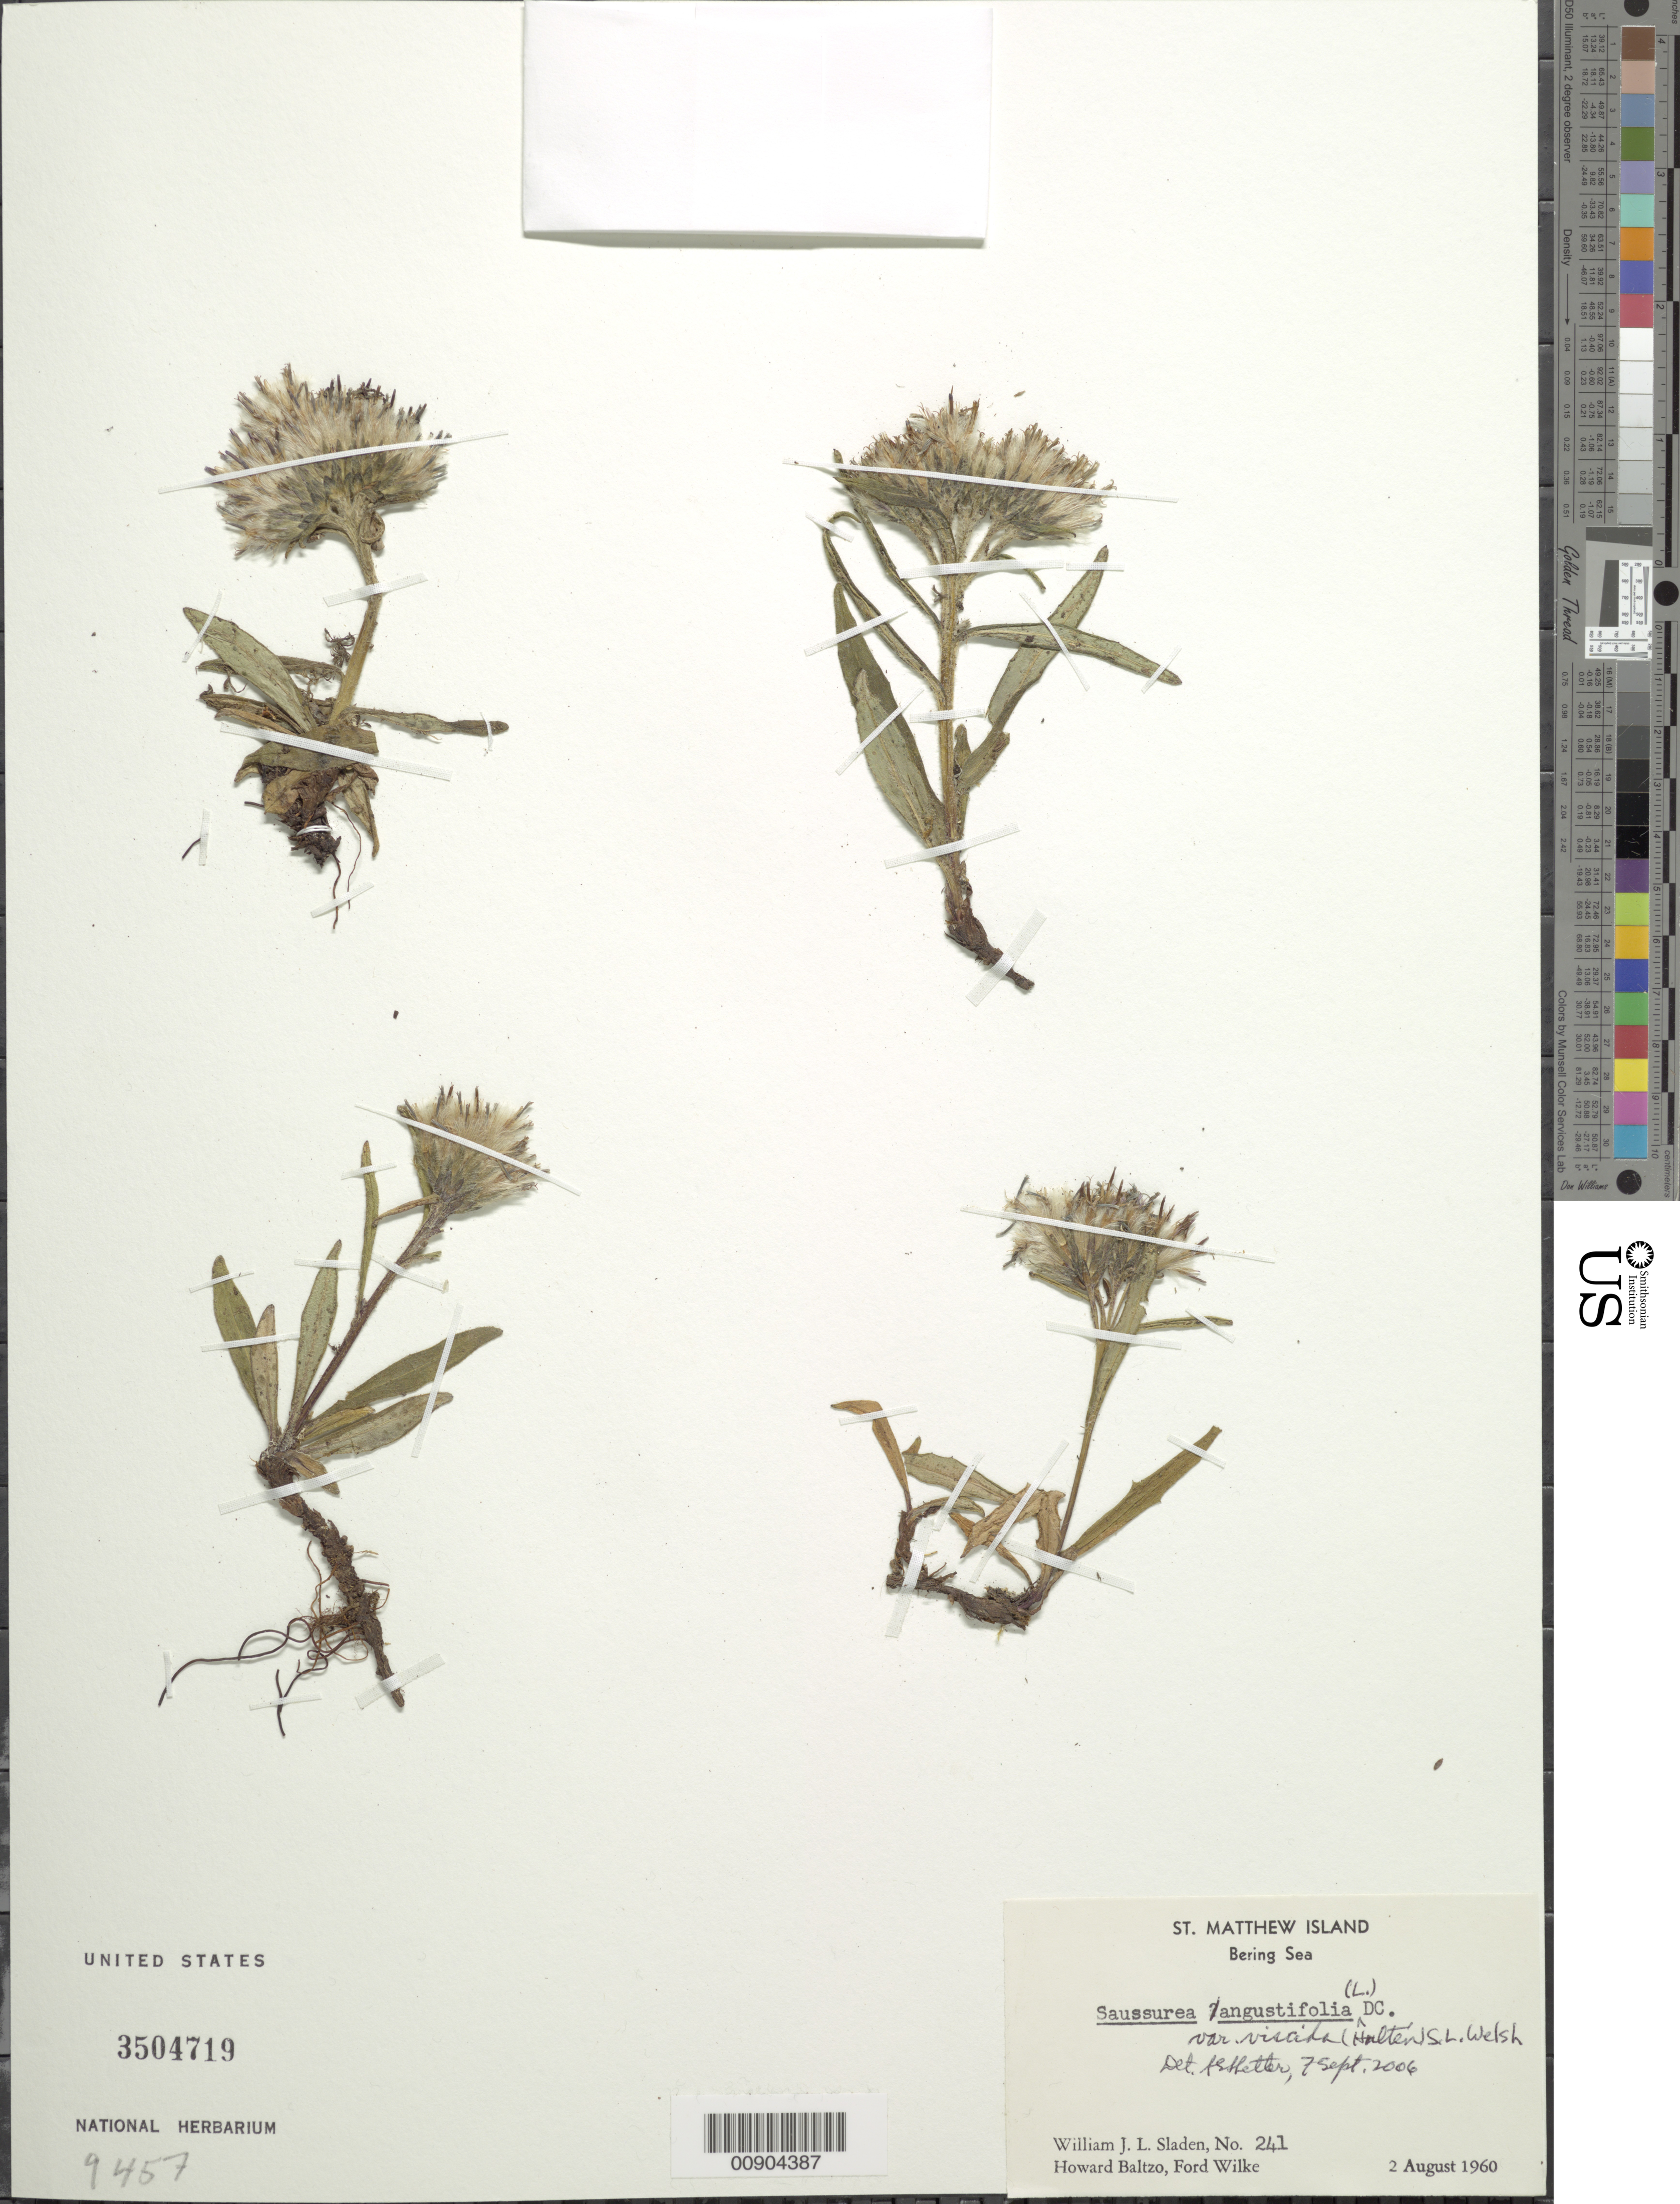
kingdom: Plantae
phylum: Tracheophyta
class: Magnoliopsida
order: Asterales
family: Asteraceae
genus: Saussurea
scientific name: Saussurea angustifolia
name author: (L.) DC.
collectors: W. Sladen, H. Baltzo & F. Wilke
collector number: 241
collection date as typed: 02 Aug 1960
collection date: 1960-08-02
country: United States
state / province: Alaska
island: St. Matthew Island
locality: St. Matthew Island, Bering Sea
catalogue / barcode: US 3504719